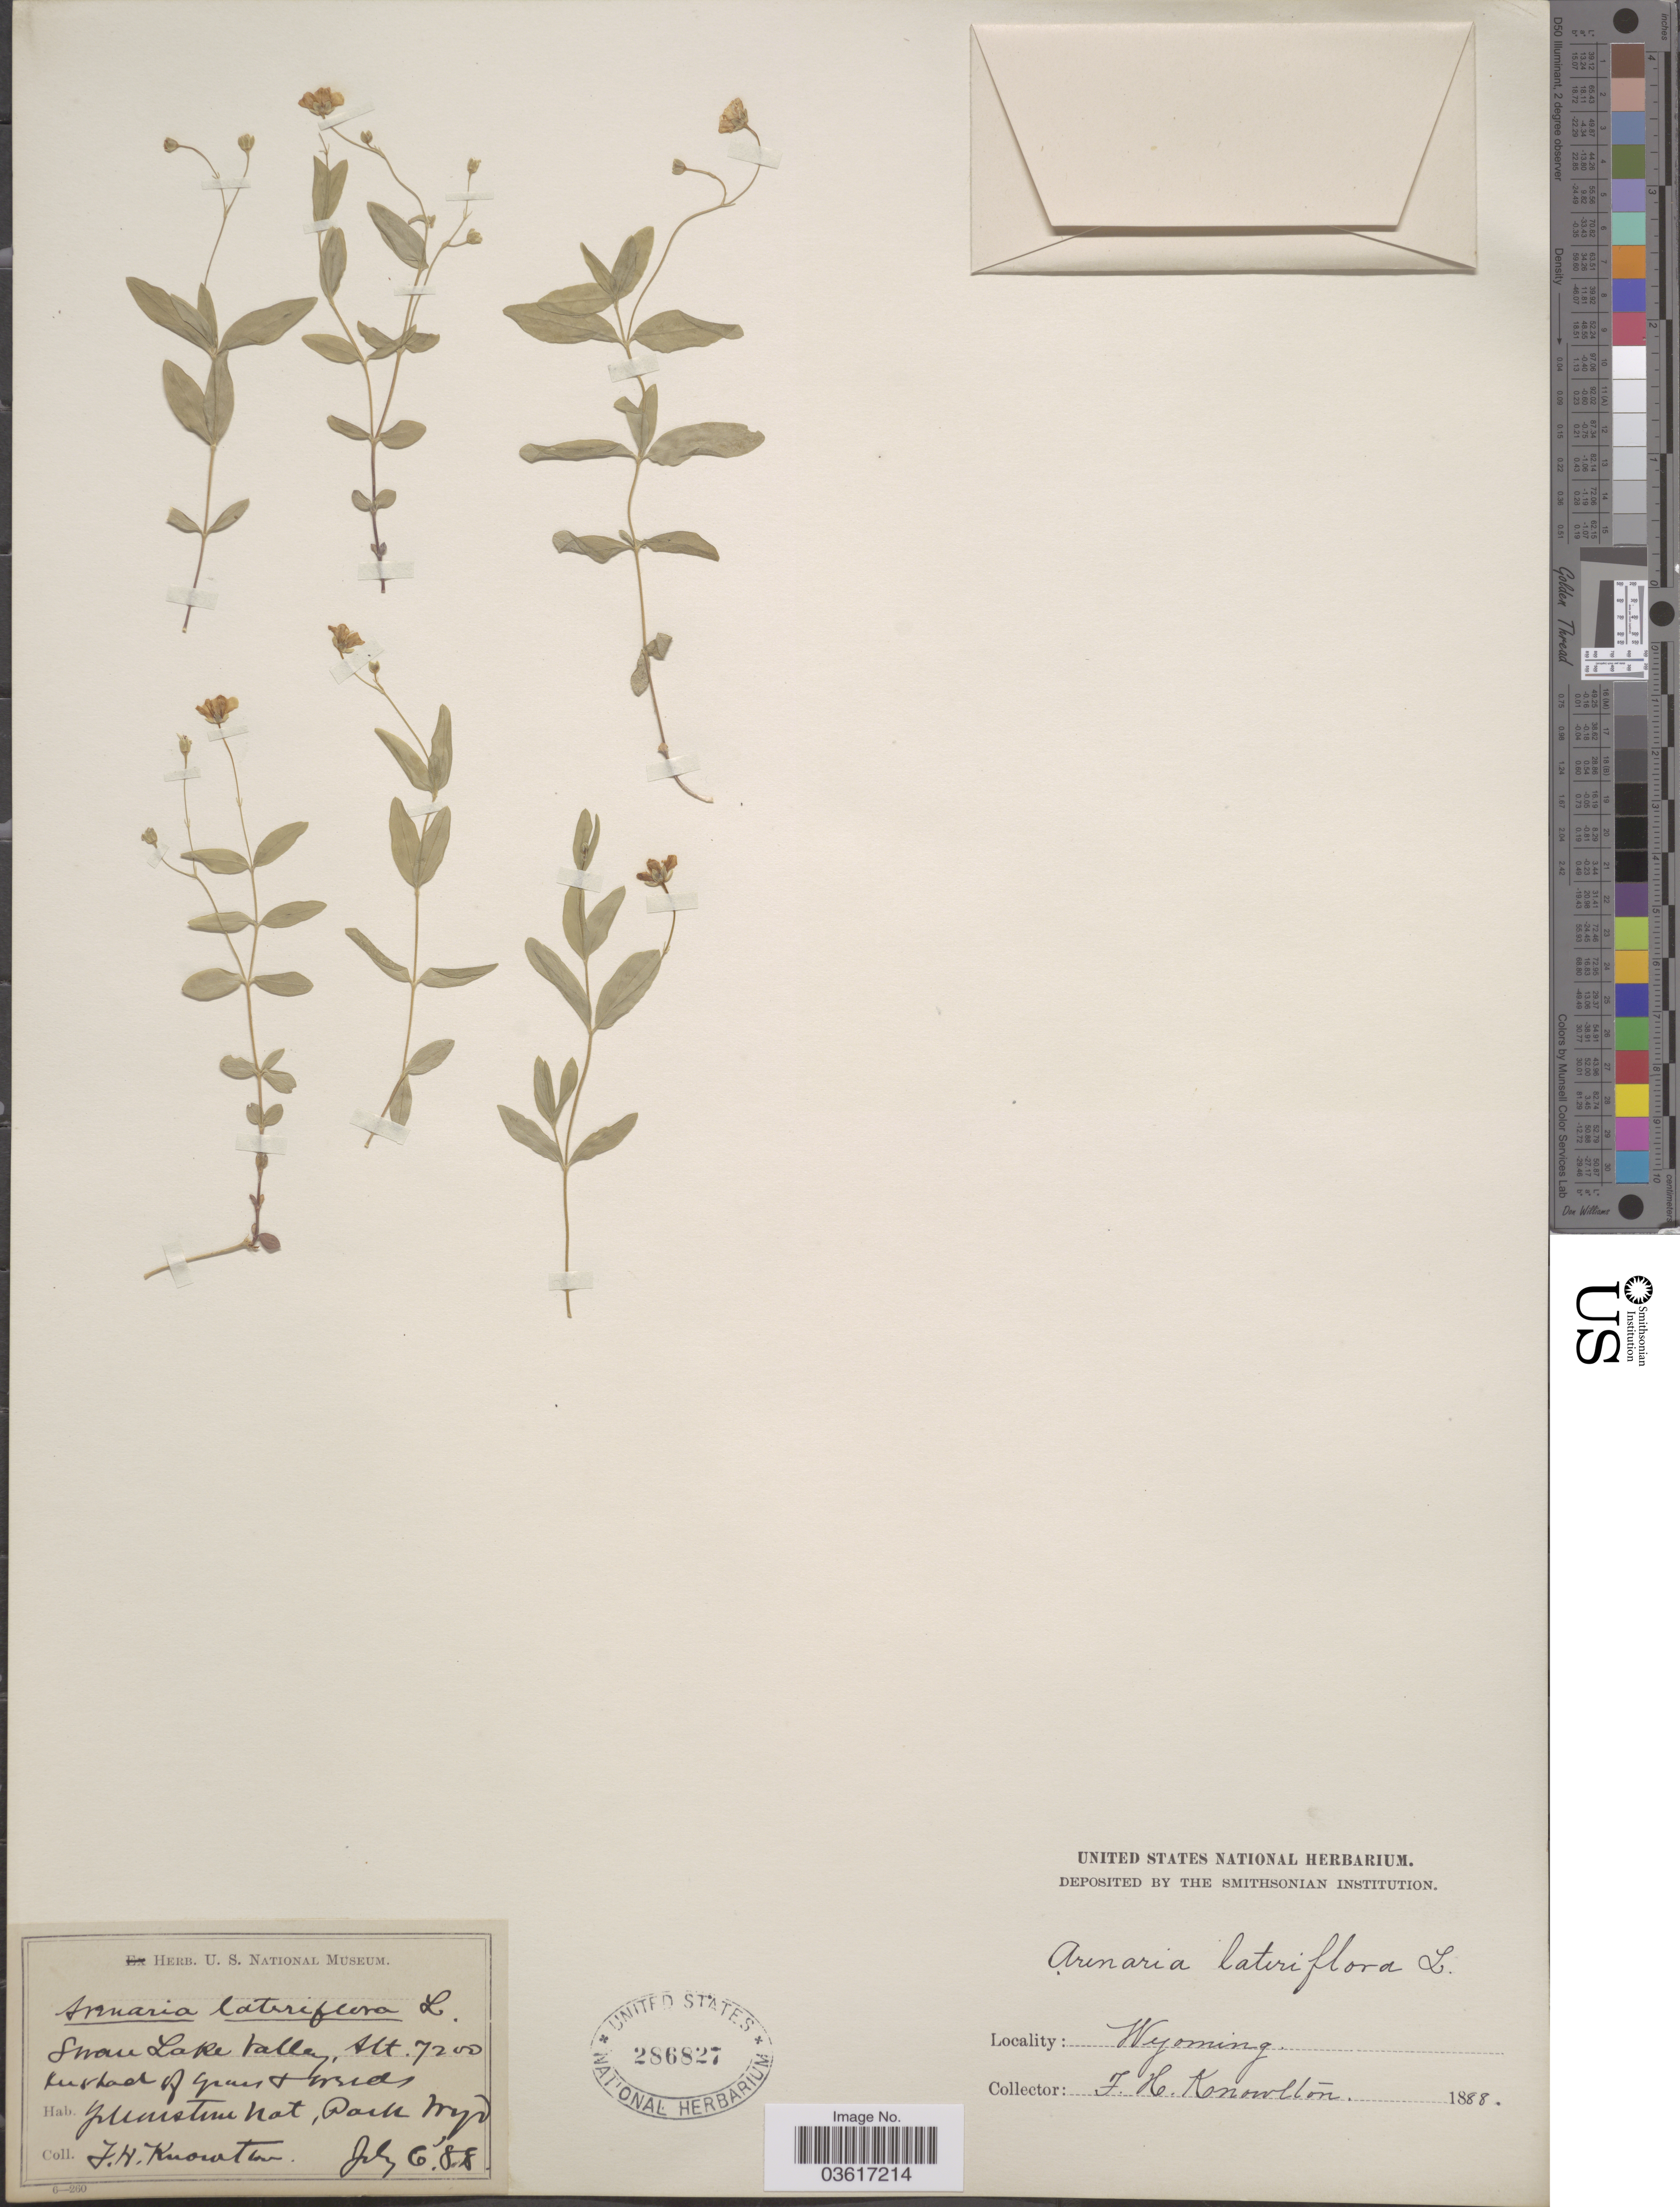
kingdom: Plantae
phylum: Tracheophyta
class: Magnoliopsida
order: Caryophyllales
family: Caryophyllaceae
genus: Moehringia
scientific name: Moehringia lateriflora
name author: (L.) Fenzl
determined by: Strong, Mark T., (BOT), Smithsonian Institution - National Museum of Natural History (UNITED STATES)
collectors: F. H. Knowlton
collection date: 1888-07-06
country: United States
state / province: Wyoming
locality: Swan Lake Valley. Yellowstone Nat. Park.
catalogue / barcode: US 286827